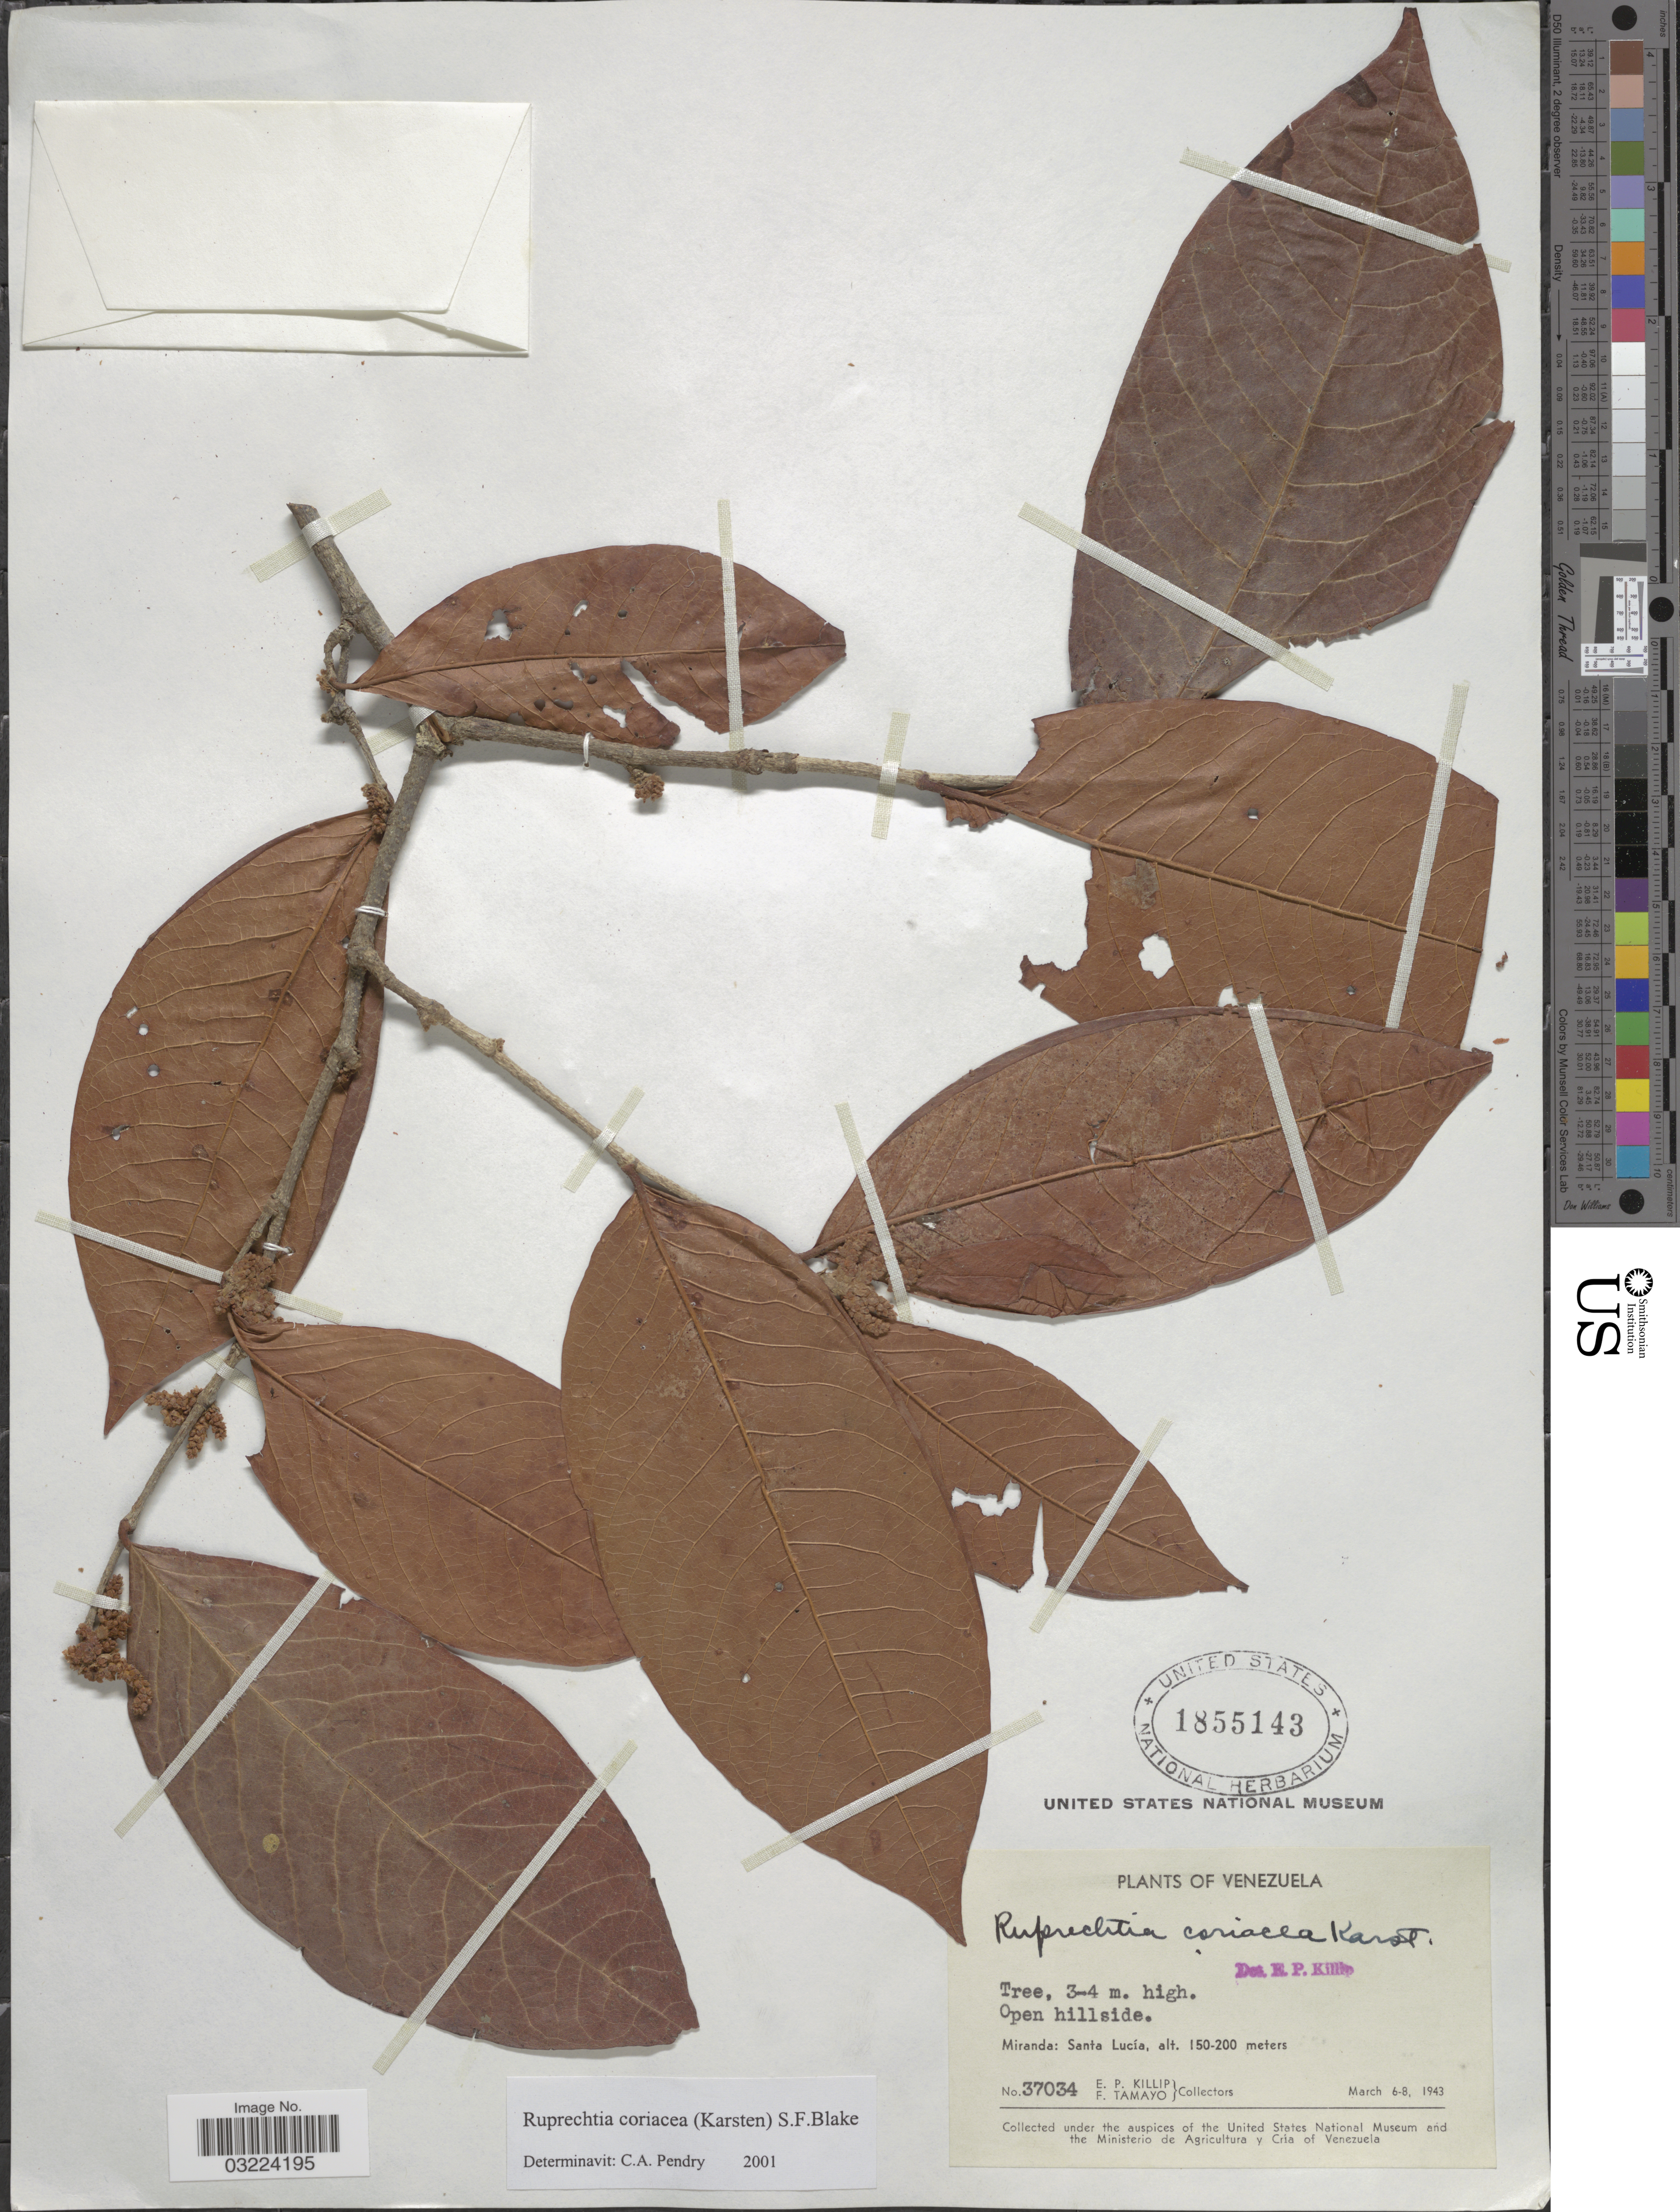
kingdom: Plantae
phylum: Tracheophyta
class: Magnoliopsida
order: Caryophyllales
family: Polygonaceae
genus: Ruprechtia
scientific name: Ruprechtia coriacea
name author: (H. Karst.) Benth. & Hook. f. ex B.D. Jacks.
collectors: E. P. Killip & F. Tamayo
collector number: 37034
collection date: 1943-03-06/1943-03-08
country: Venezuela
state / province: Miranda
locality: Santa Lucía.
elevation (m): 150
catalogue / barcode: US 1855143